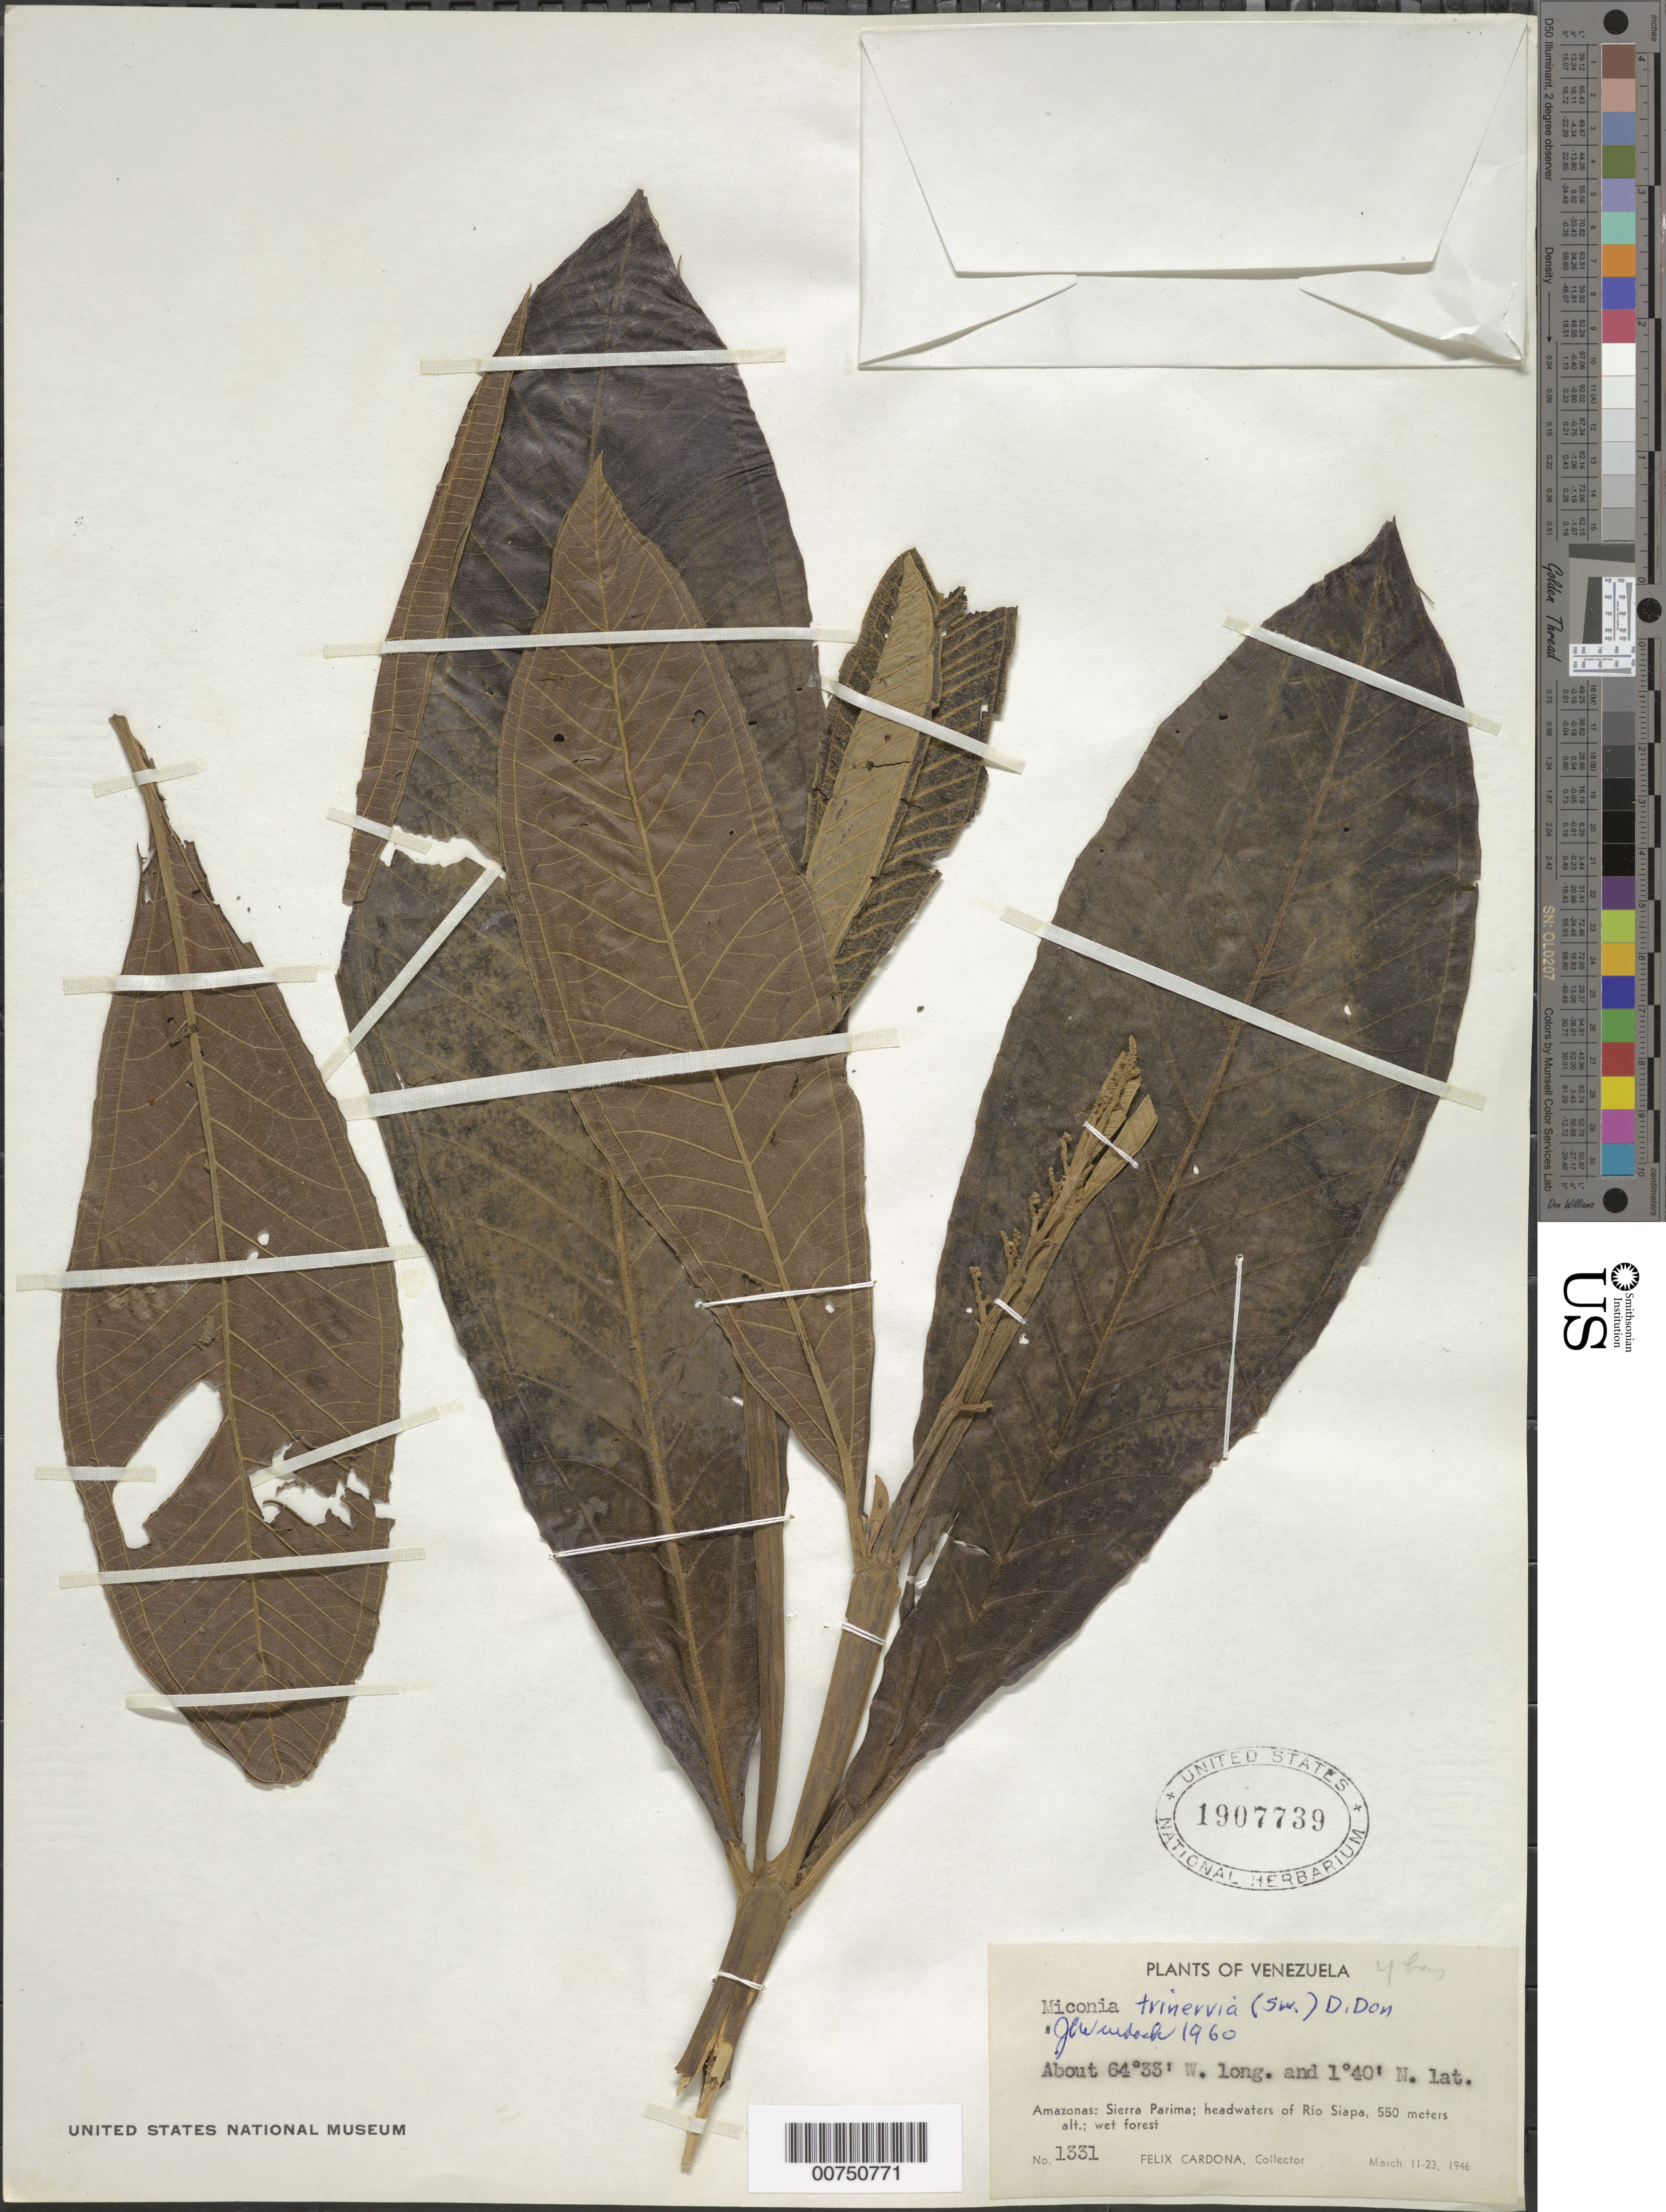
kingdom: Plantae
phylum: Tracheophyta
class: Magnoliopsida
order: Myrtales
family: Melastomataceae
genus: Miconia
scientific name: Miconia trinervia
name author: (Sw.) D. Don ex Loudon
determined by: Wurdack, John J., (US), US (UNITED STATES)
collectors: F. Cardona Puig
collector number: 1331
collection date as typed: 11-Mar-46 to 23-Mar-46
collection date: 1946-03-11/1946-03-23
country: Venezuela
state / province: Amazonas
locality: Sierra Parima, headwaters of Río Siapa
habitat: Wet forest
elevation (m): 550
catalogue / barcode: US 1907739